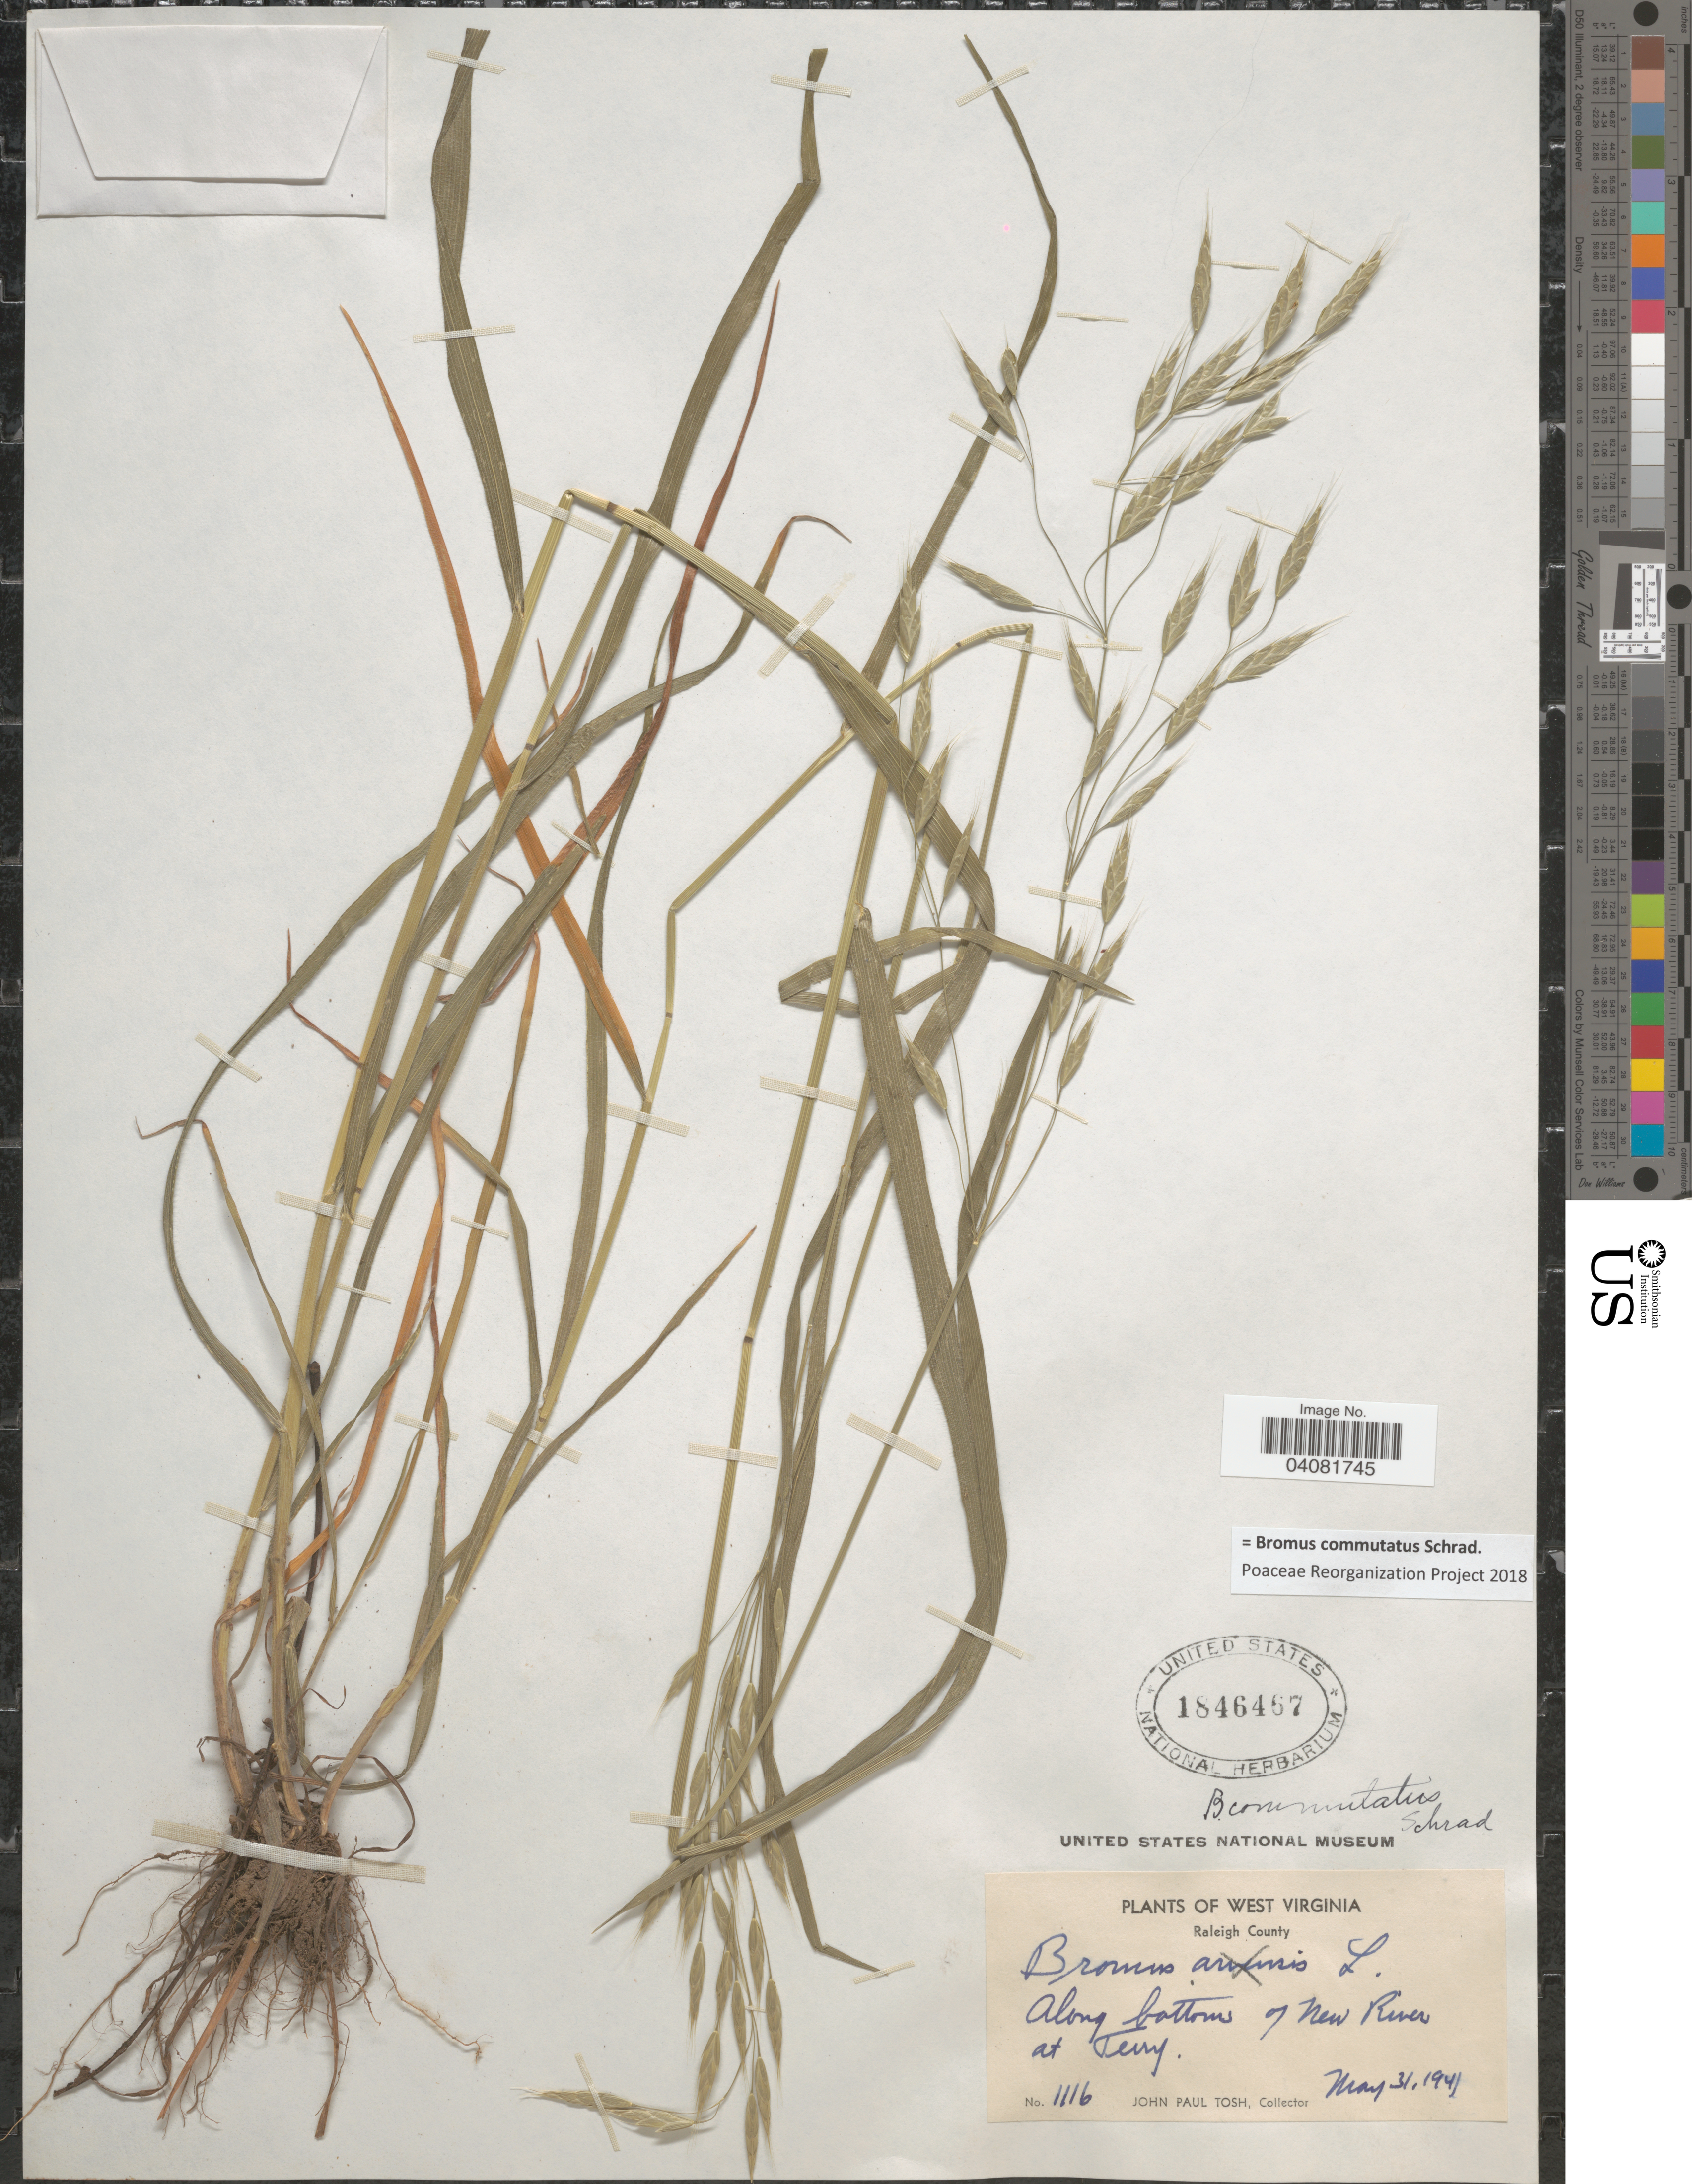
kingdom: Plantae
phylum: Tracheophyta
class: Liliopsida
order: Poales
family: Poaceae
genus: Bromus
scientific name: Bromus commutatus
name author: Schrad.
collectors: J. Tosh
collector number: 1116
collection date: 1941-05-31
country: United States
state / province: West Virginia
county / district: Raleigh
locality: Raleigh County. Along bottoms of New River at Terry.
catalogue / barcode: US 1846467